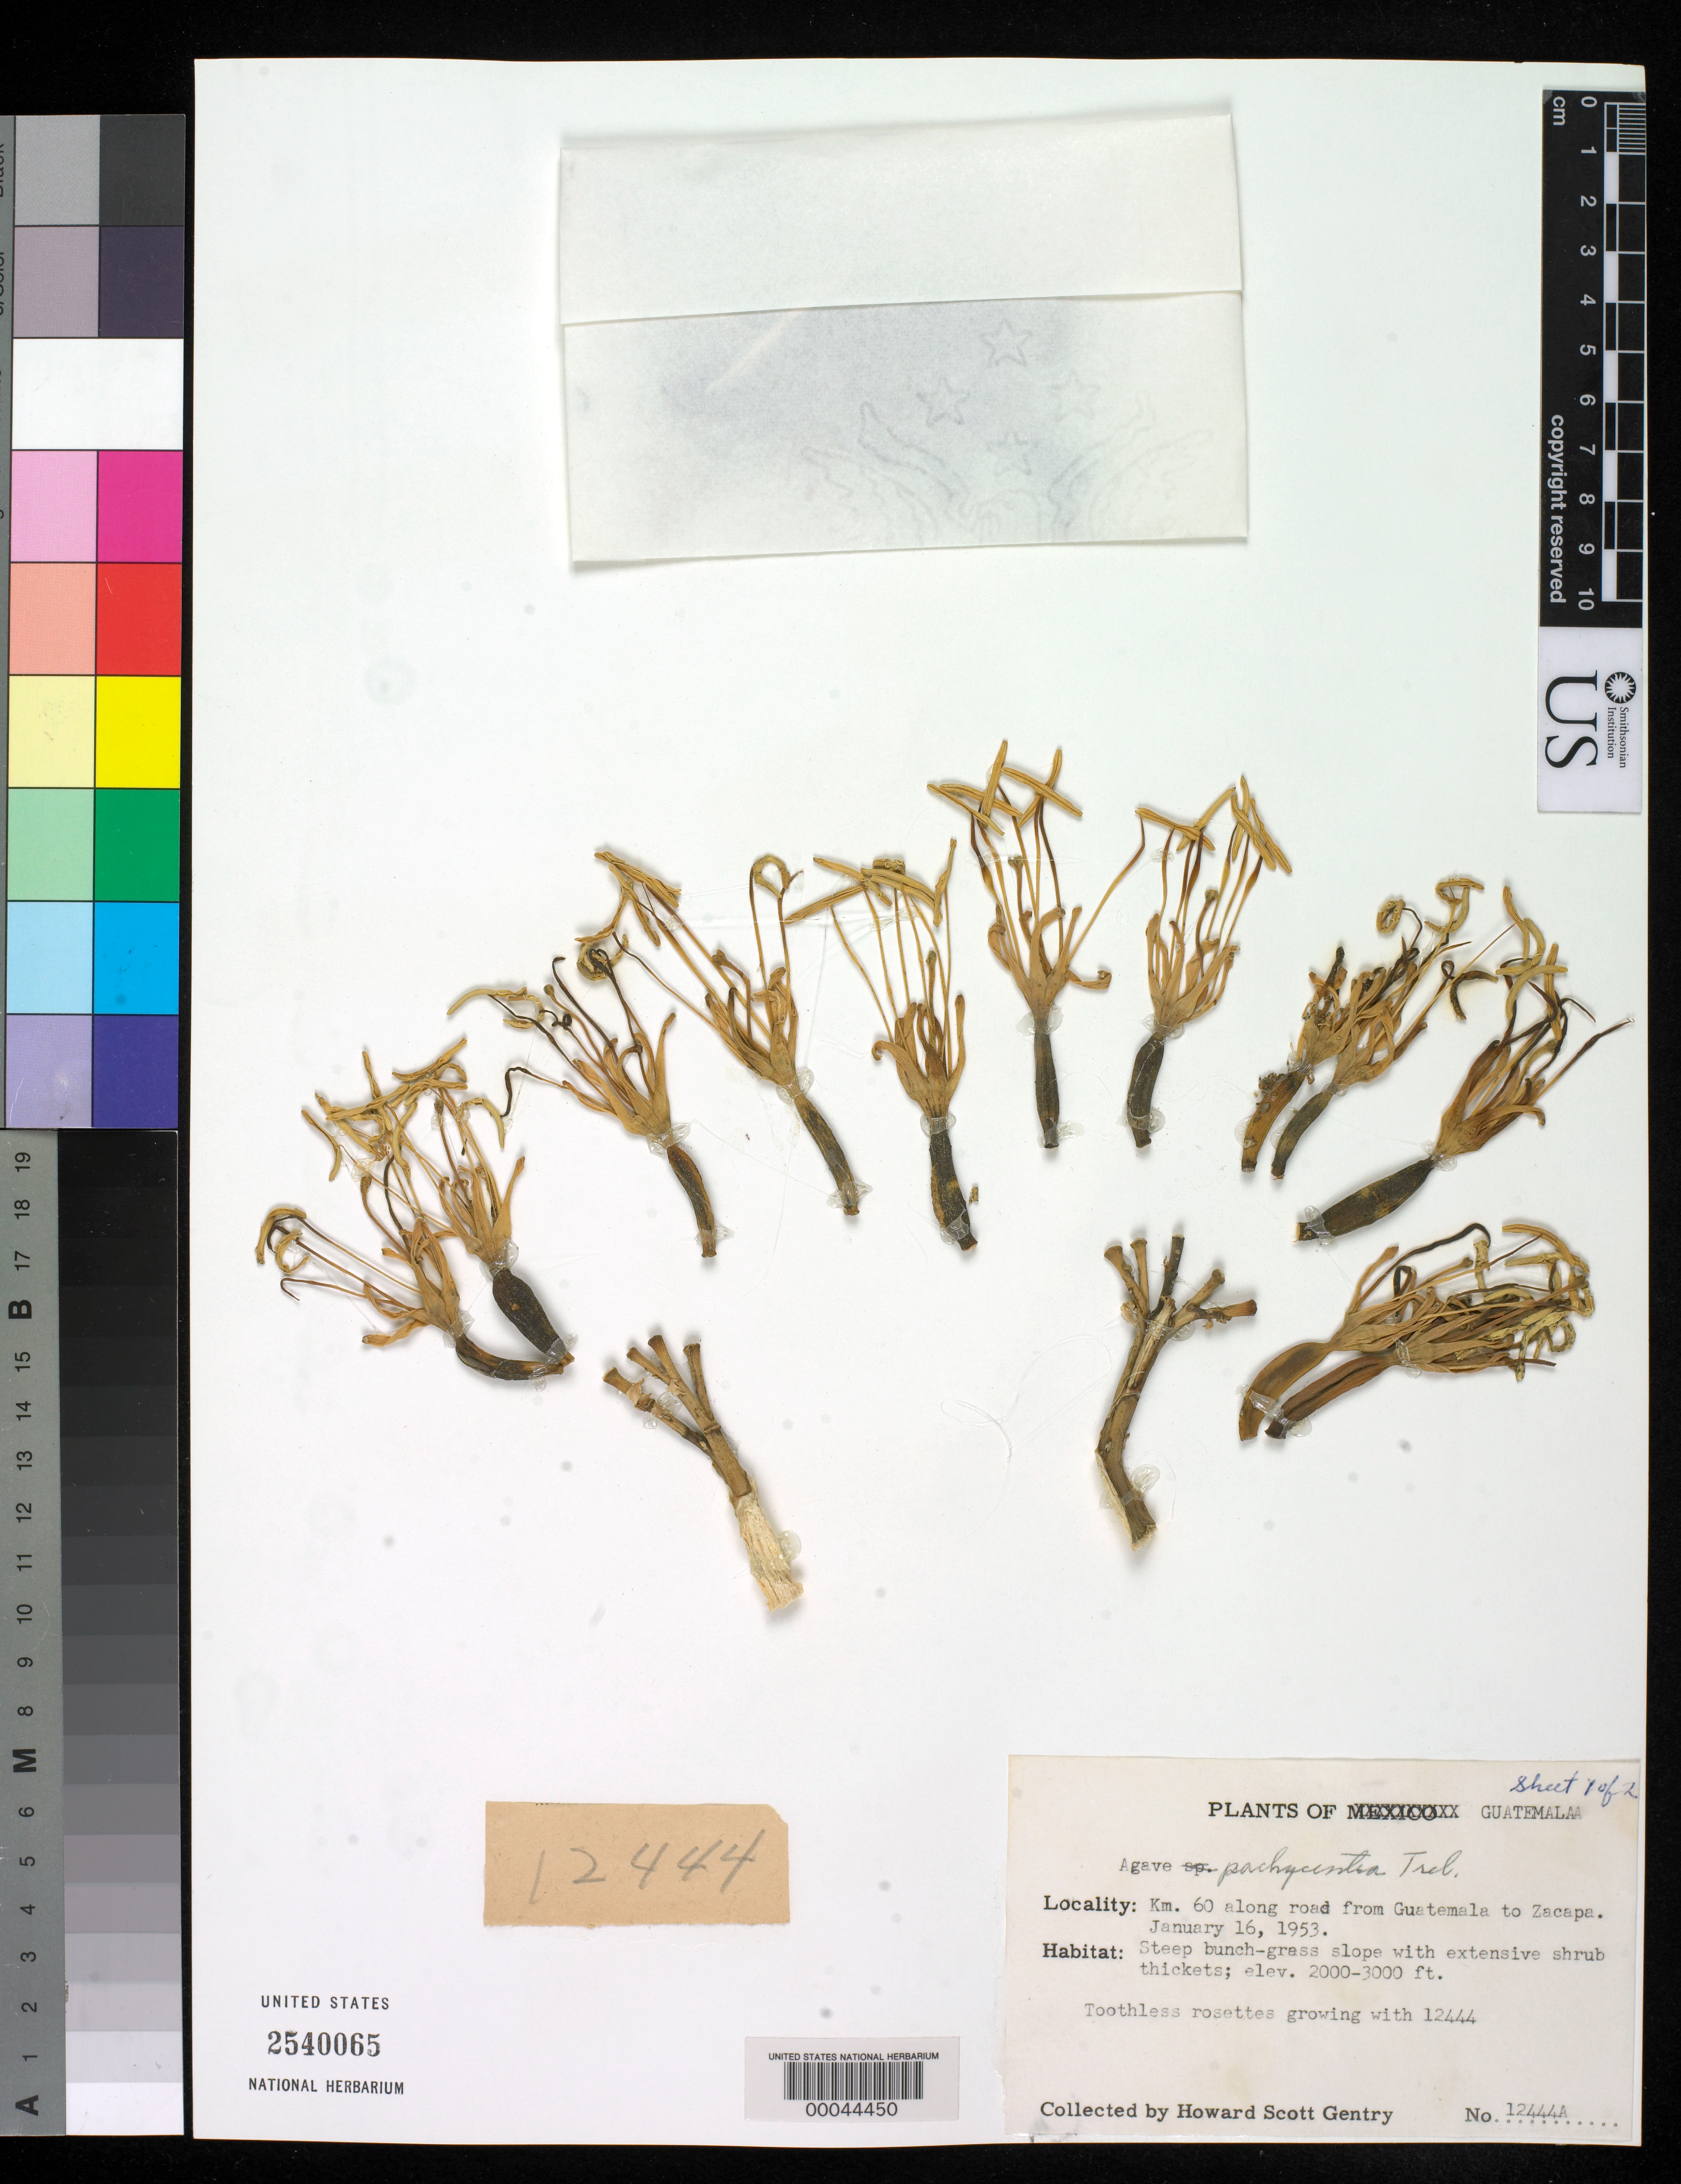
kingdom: Plantae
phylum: Tracheophyta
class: Liliopsida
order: Asparagales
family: Asparagaceae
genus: Agave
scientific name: Agave pachycentra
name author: Trel.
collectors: H. S. Gentry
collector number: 12444a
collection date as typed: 16 Jan 1953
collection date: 1953-01-16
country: Guatemala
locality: Km 60 along road from guatemala to Zacapa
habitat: Steep bunch-grass slope with extensive shrub thickets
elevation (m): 610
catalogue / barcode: US 2540065